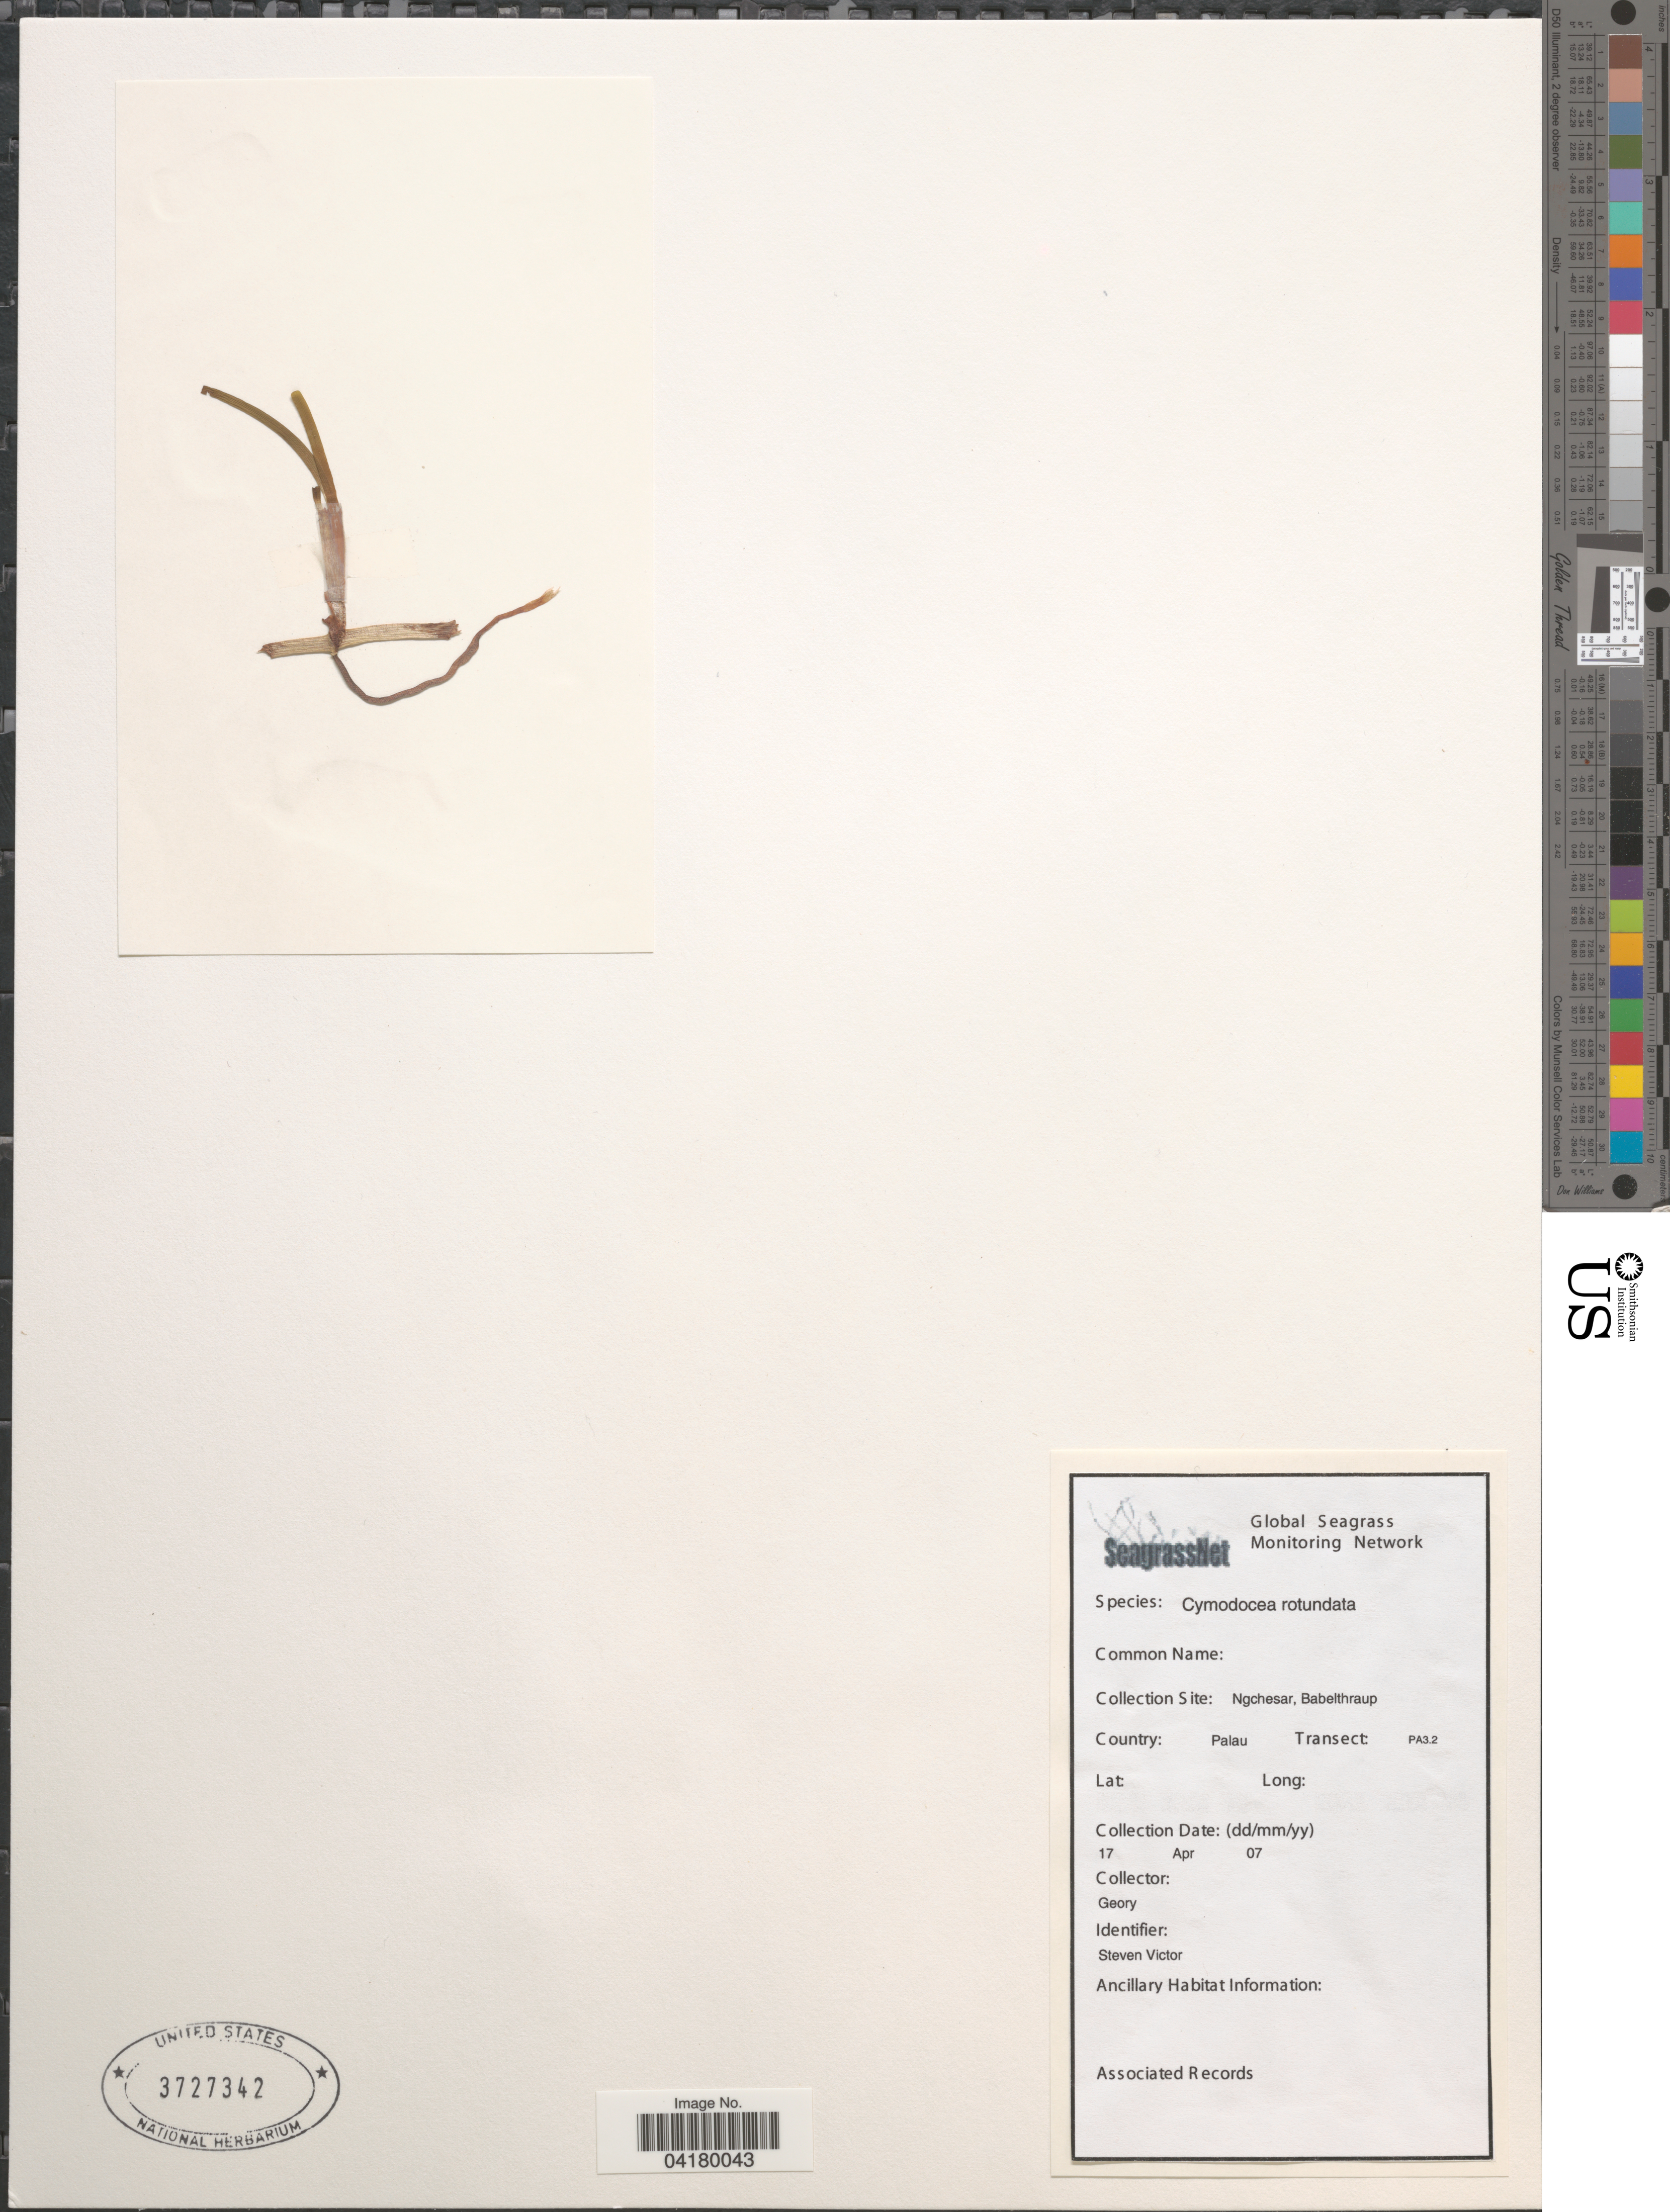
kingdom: Plantae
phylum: Tracheophyta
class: Liliopsida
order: Alismatales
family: Cymodoceaceae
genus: Cymodocea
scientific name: Cymodocea rotundata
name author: Asch. & Schweinf.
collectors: Geor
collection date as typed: Transcribed d/m/y: 17/10/7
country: Palau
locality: Collection Site: Ngchesar, Babelthraup. Country: Palau. Transect: PA3.2.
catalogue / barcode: US 3727342